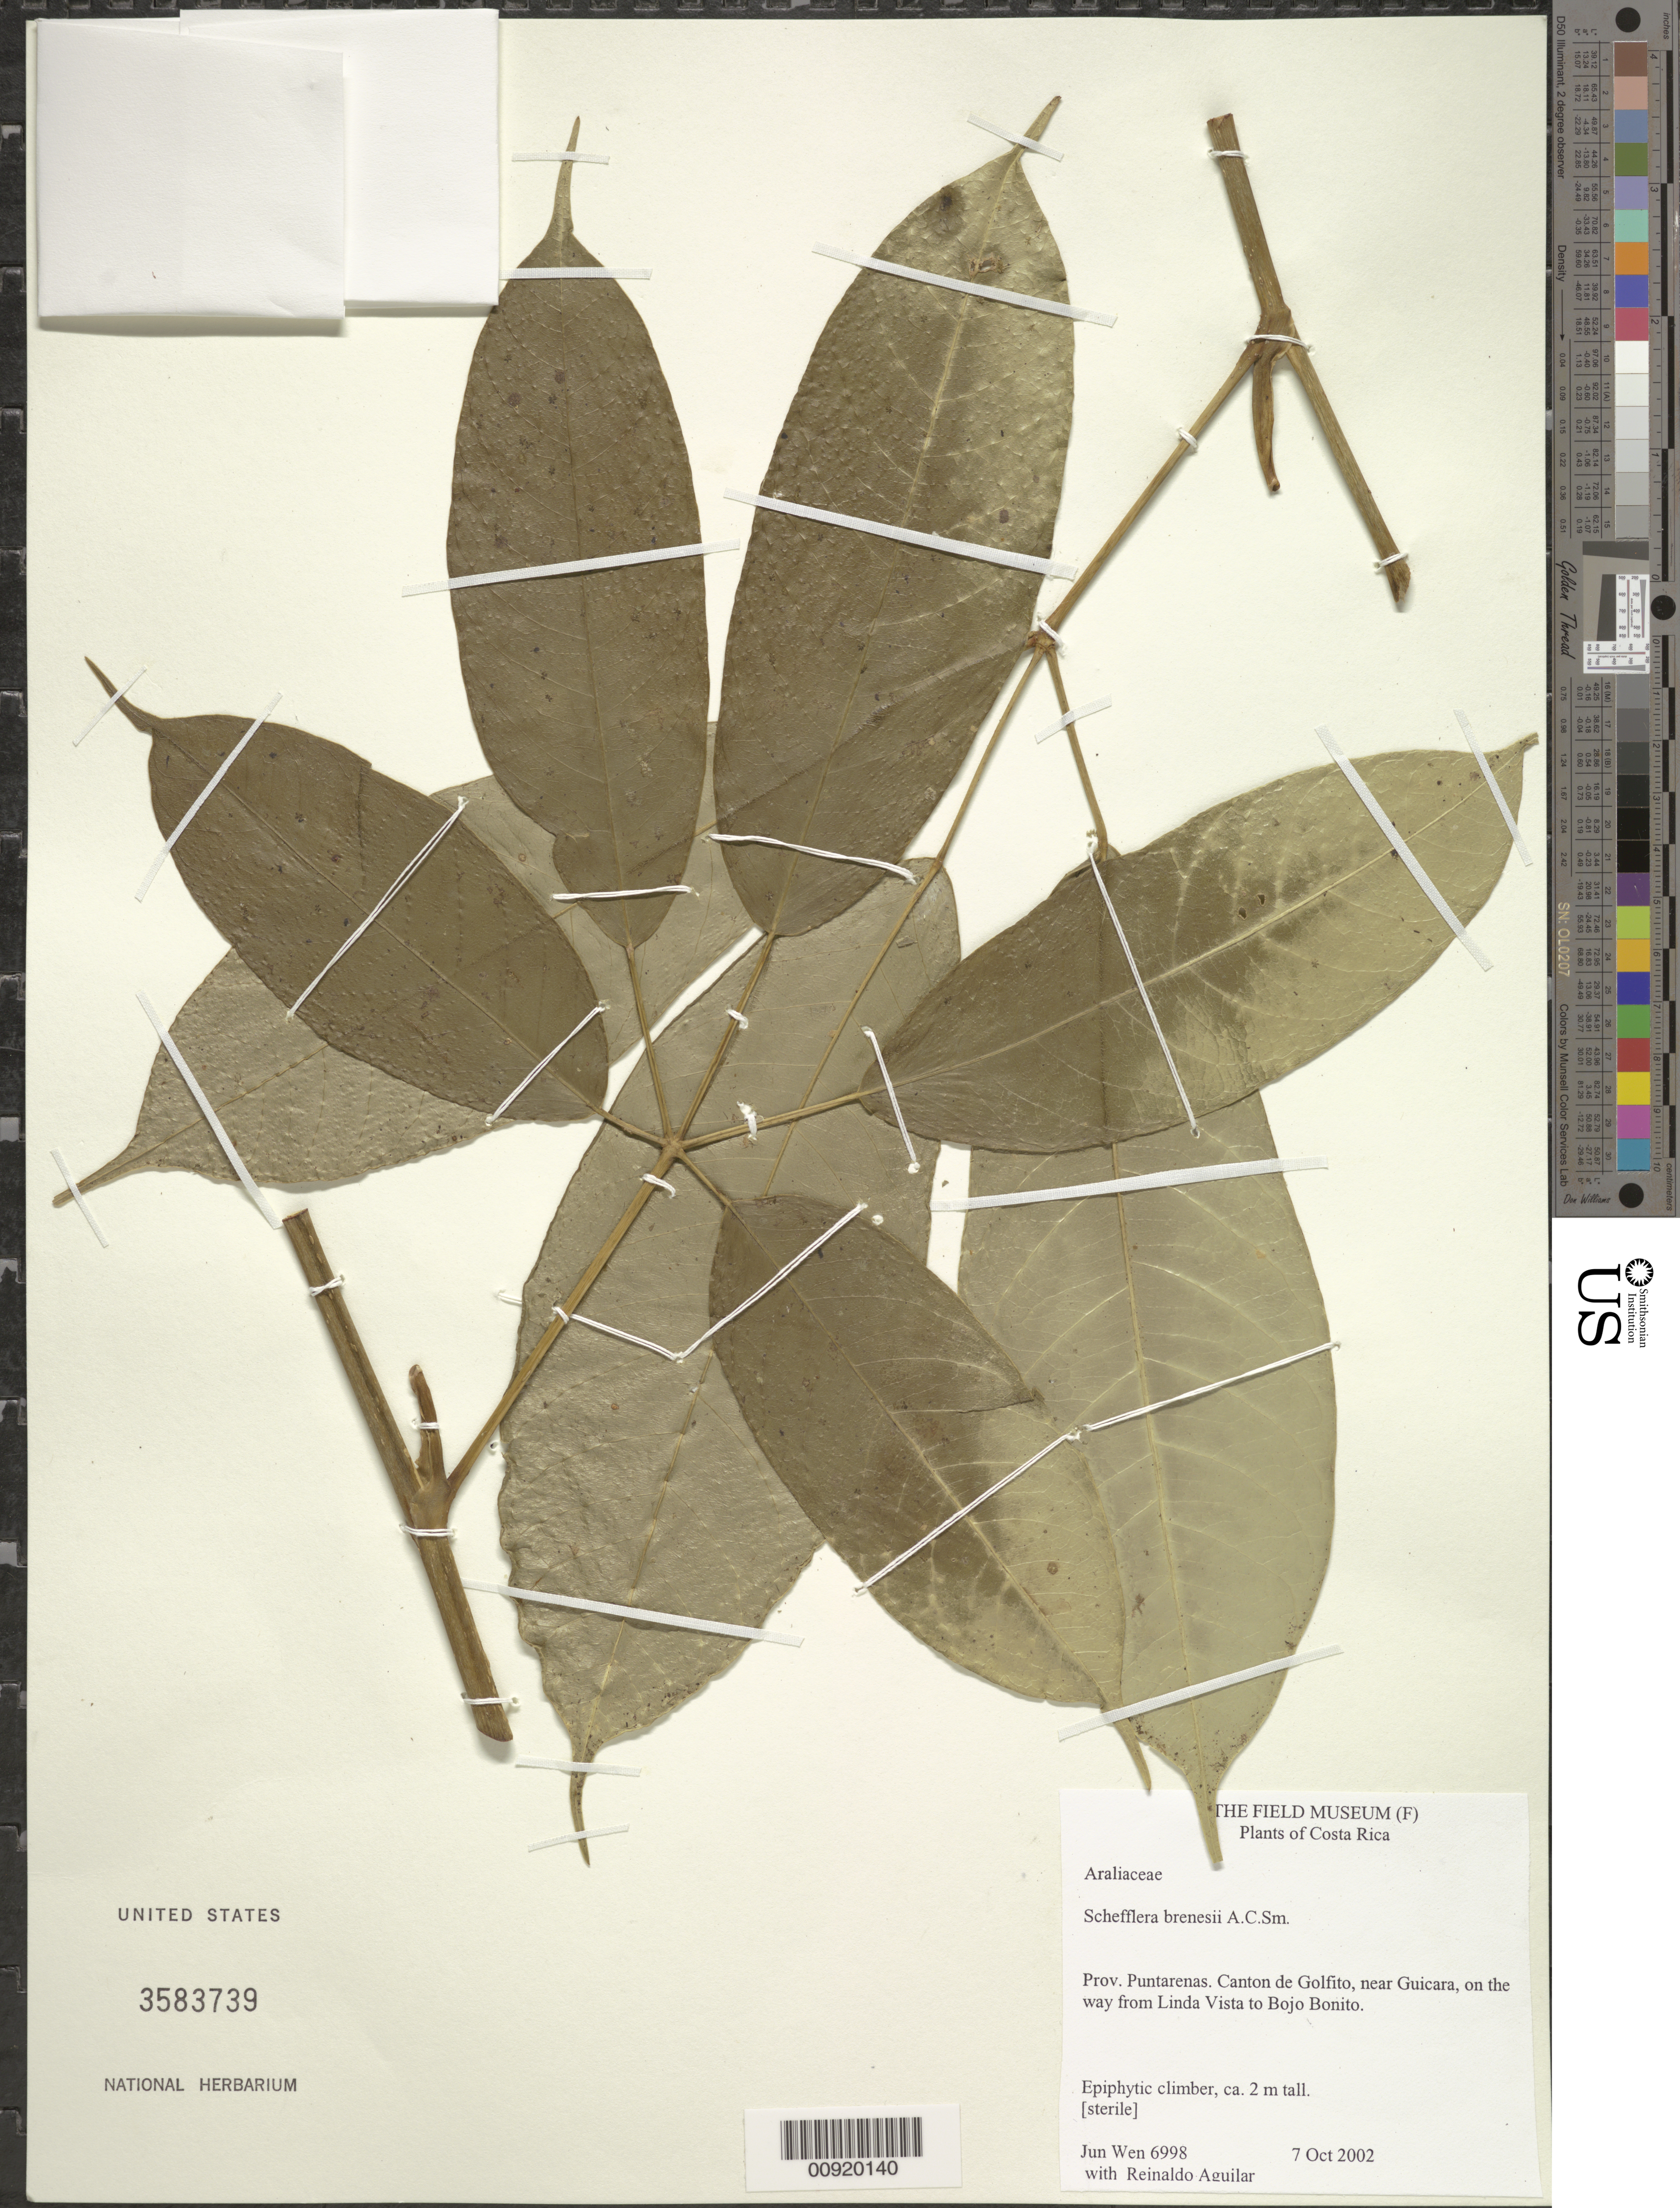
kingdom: Plantae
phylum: Tracheophyta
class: Magnoliopsida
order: Apiales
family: Araliaceae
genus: Schefflera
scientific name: Schefflera brenesii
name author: A.C. Sm.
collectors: J. Wen & R. Aguilar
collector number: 6998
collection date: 2002-10-07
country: Costa Rica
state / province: Puntarenas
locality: Canton de Golfito, near Guicara, on the way from Linda Vista to Bojo Bonito.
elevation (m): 725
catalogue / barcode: US 3583739